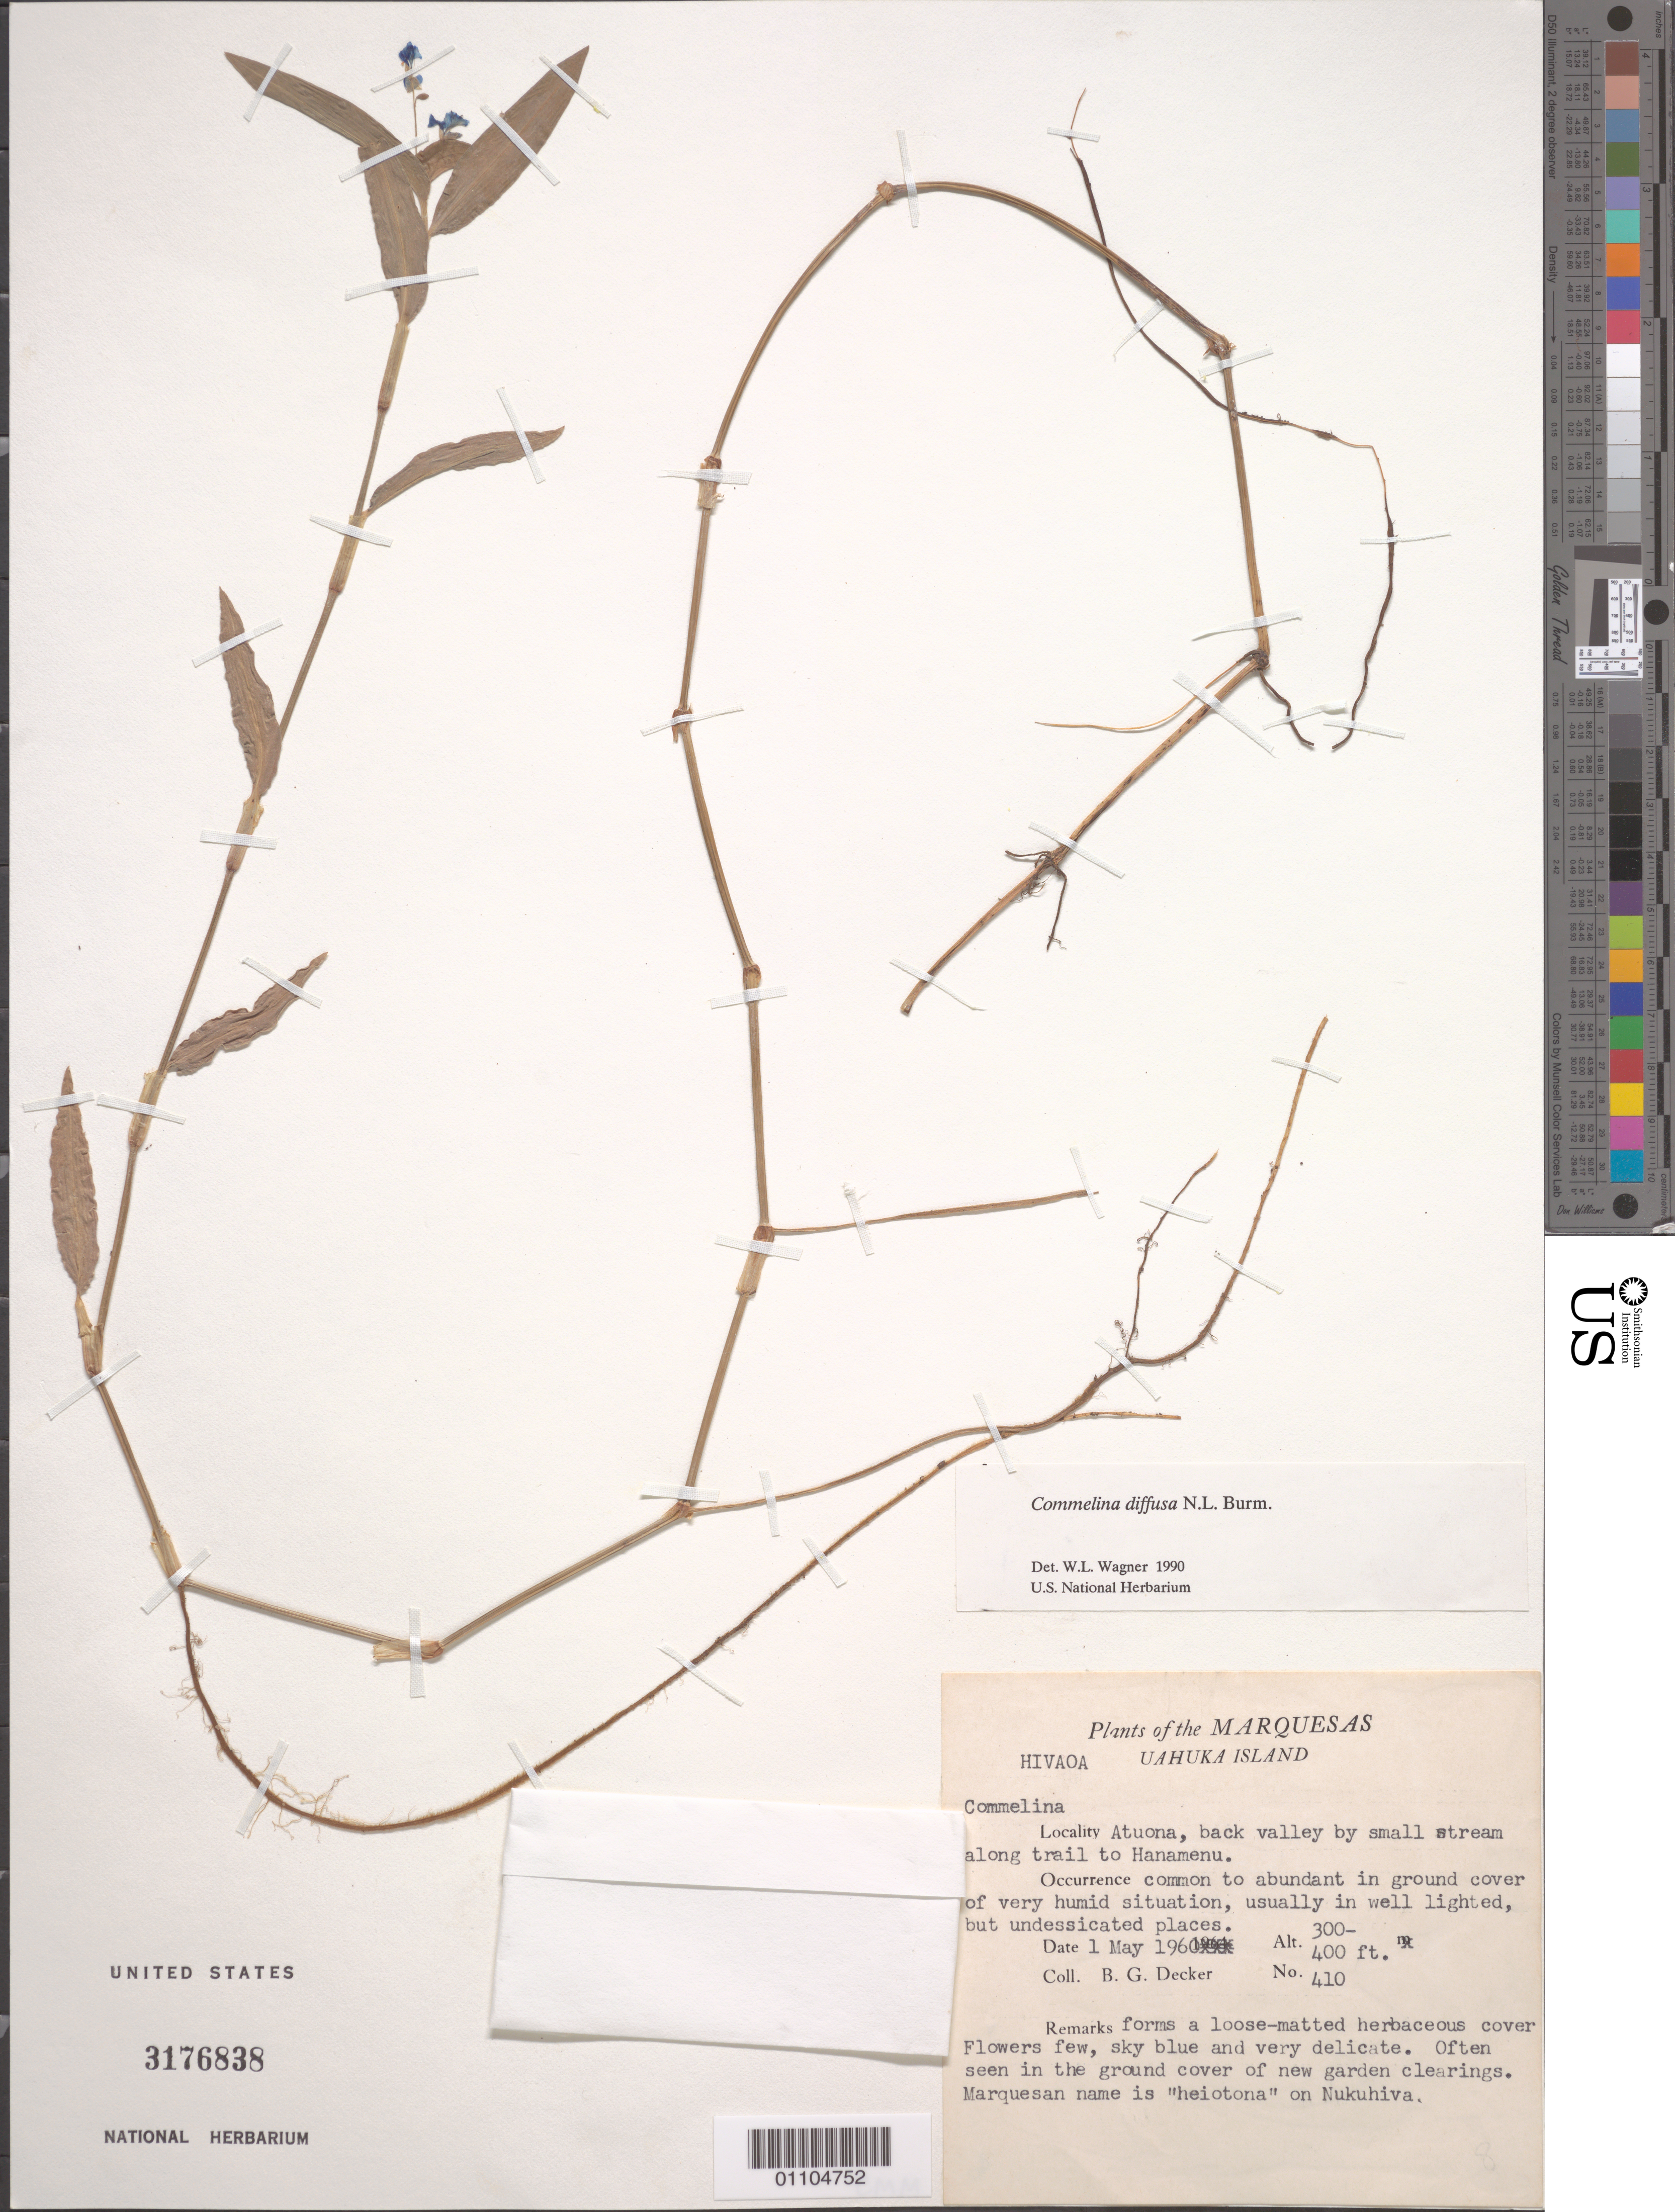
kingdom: Plantae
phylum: Tracheophyta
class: Liliopsida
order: Commelinales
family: Commelinaceae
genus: Commelina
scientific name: Commelina diffusa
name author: Burm. f.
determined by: Wagner, W. L., (BOT), Smithsonian Institution - National Museum of Natural History (UNITED STATES)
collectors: B. G. Decker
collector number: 410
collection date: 1960-05-01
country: French Polynesia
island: Hiva Oa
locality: Upper Atuona Valley, back valley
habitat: By small stream in shade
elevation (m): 91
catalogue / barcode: US 3176838